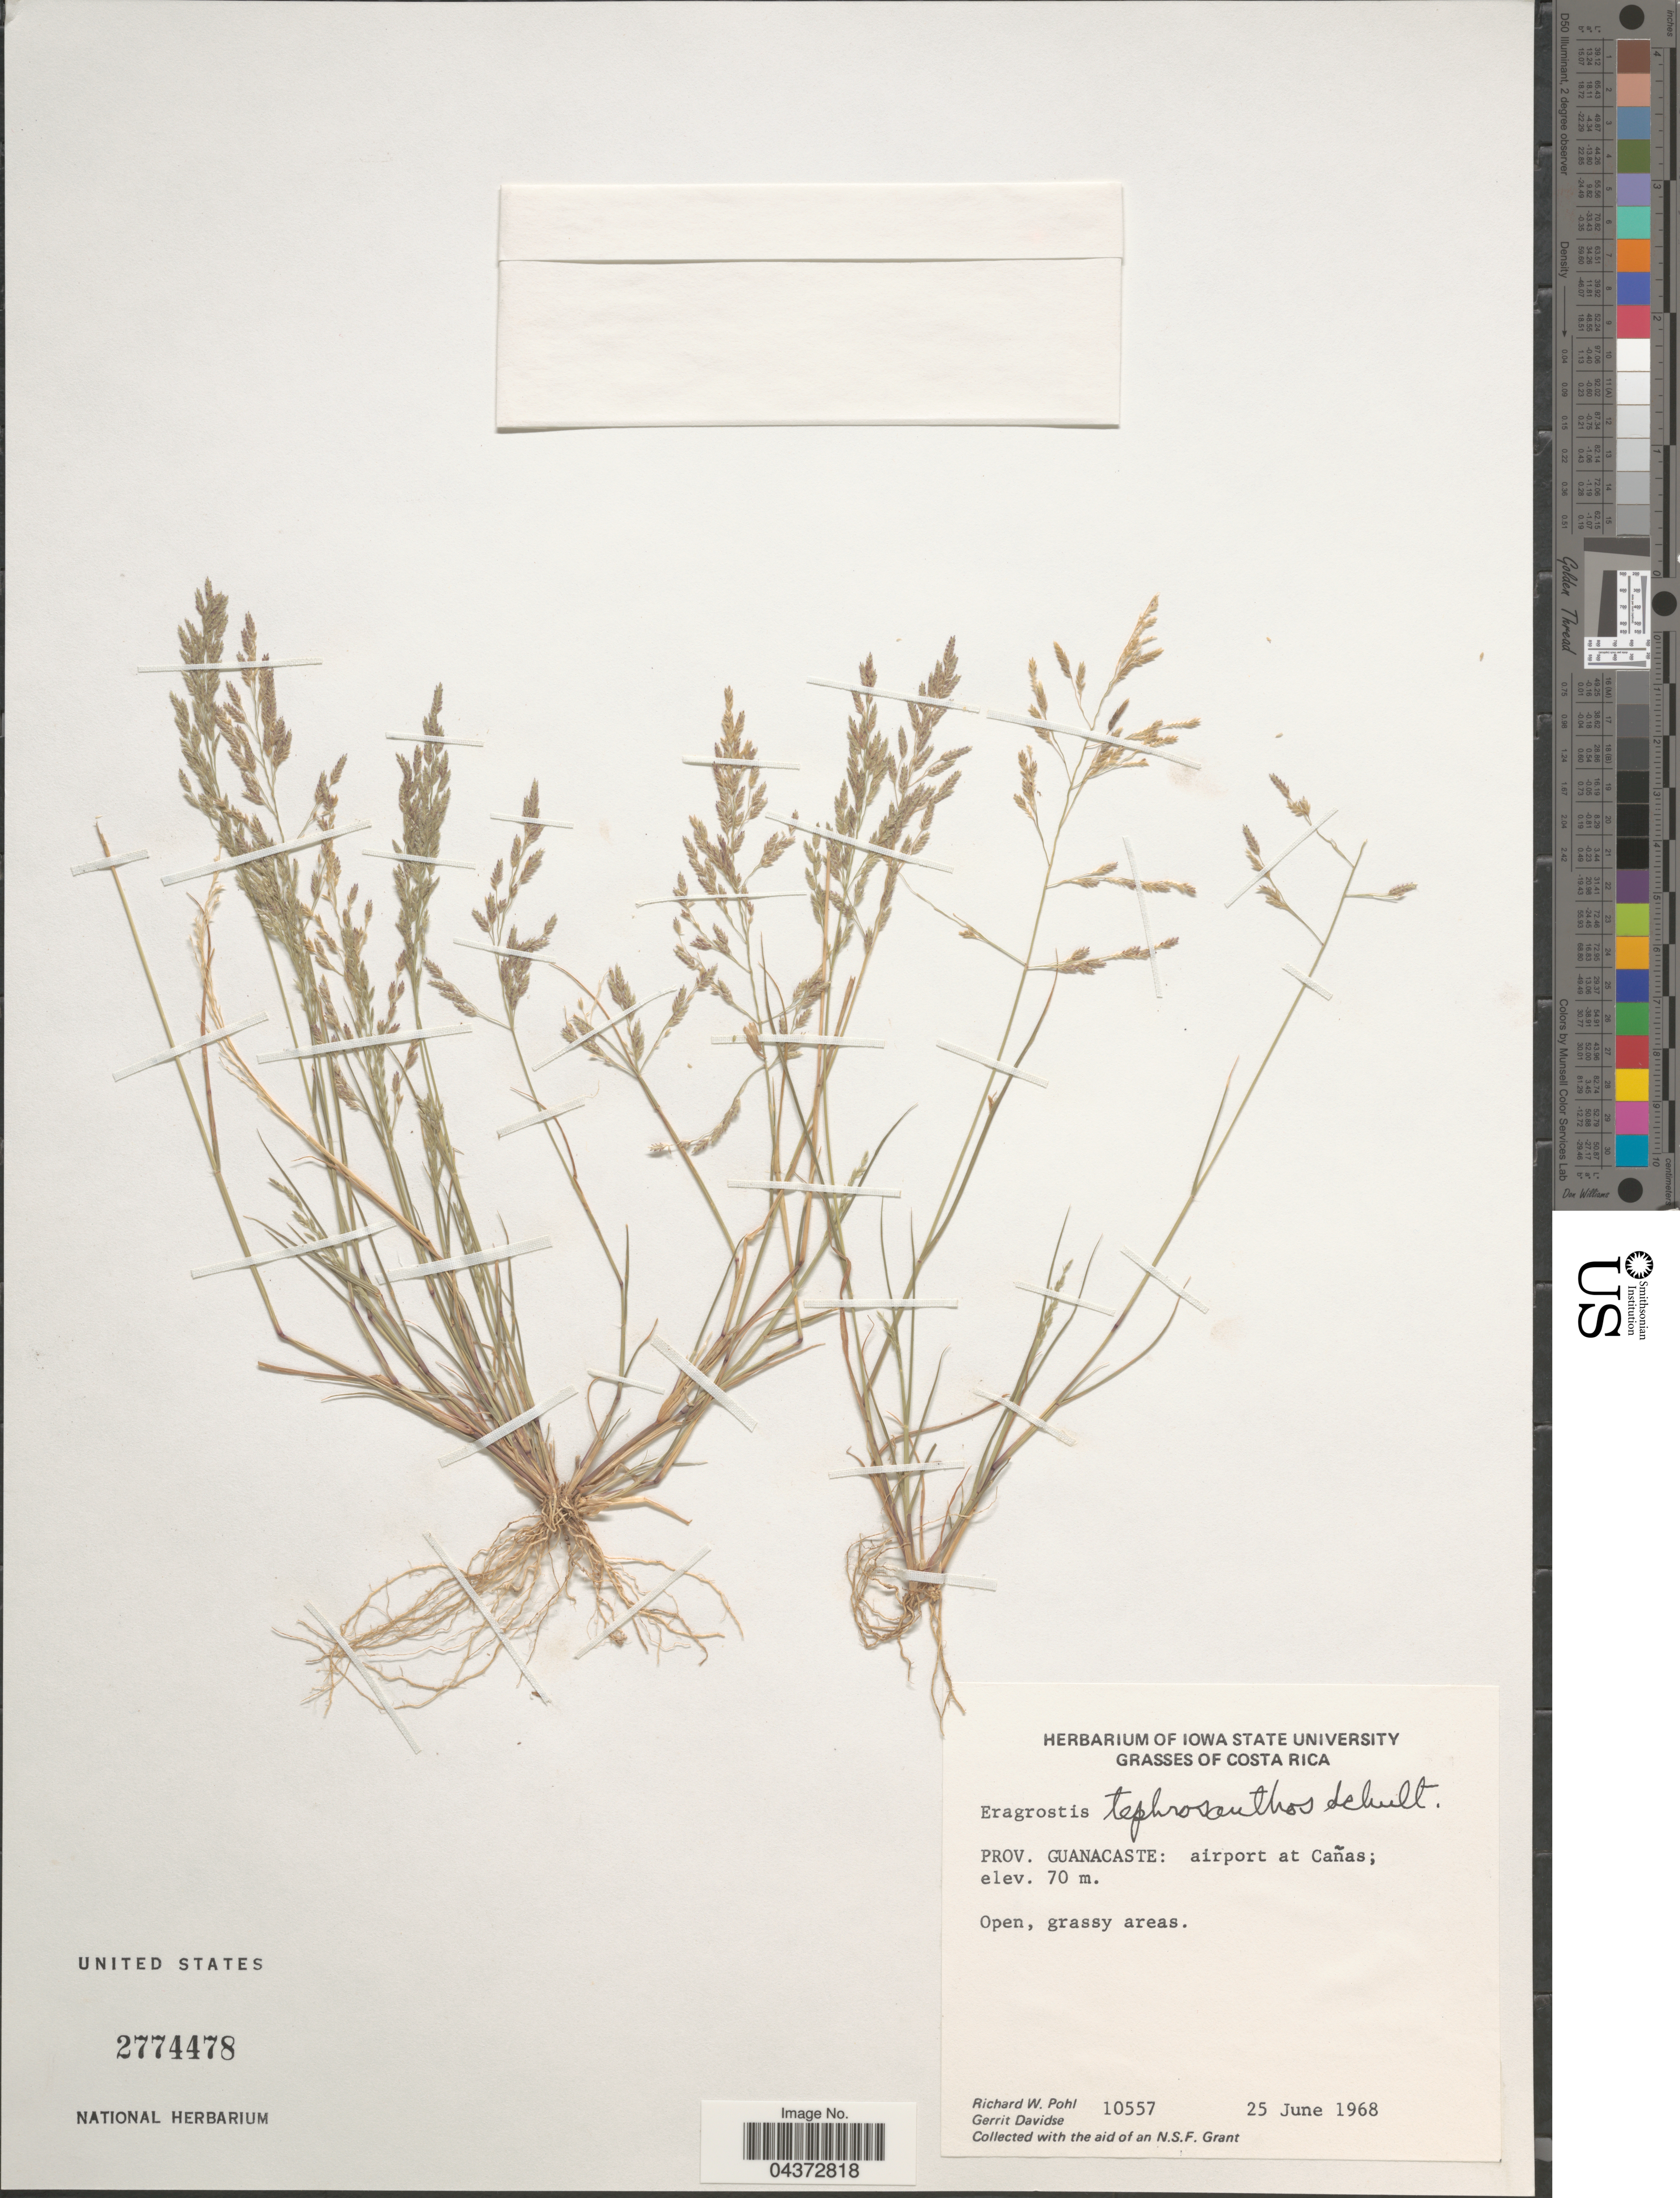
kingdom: Plantae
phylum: Tracheophyta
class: Liliopsida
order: Poales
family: Poaceae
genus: Eragrostis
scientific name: Eragrostis pectinacea var. miserrima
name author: (E. Fourn.) Reeder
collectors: R. W. Pohl & G. Davidse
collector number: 10557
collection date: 1968-06-25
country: Costa Rica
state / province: Guanacaste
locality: Airport at Cañas.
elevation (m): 70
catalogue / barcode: US 2774478